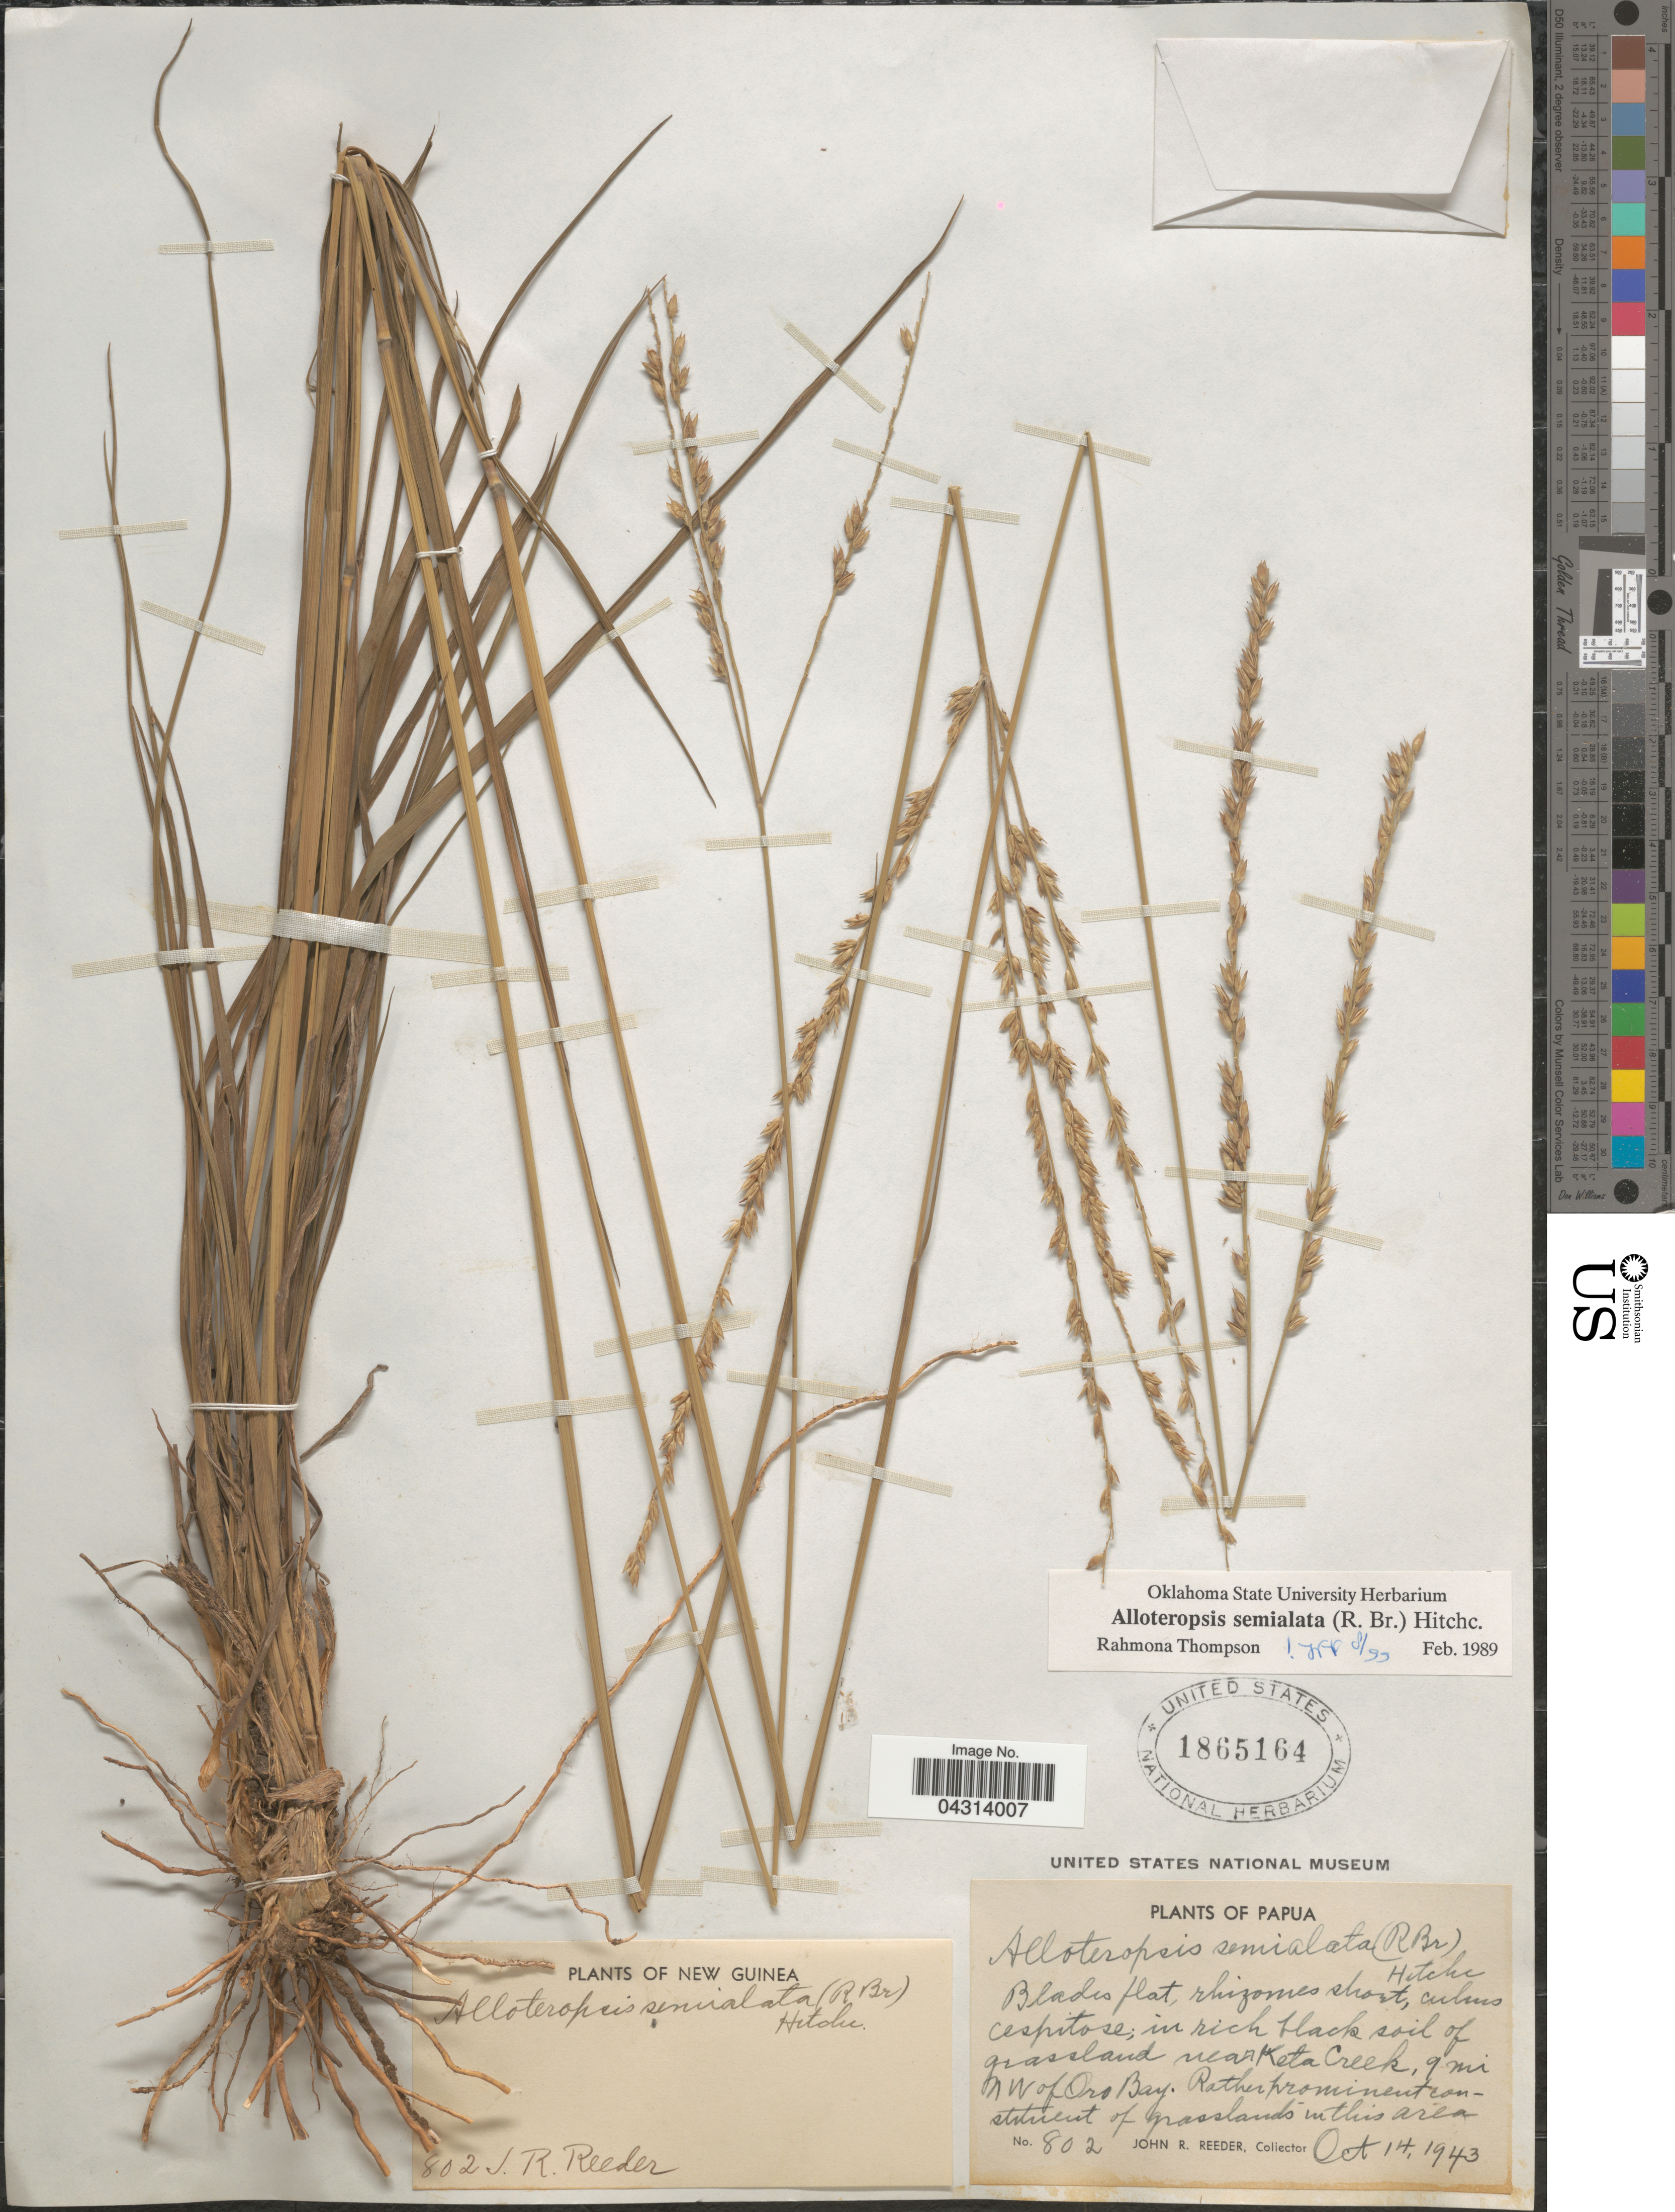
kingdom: Plantae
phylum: Tracheophyta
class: Liliopsida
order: Poales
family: Poaceae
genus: Alloteropsis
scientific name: Alloteropsis semialata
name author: (R. Br.) Hitchc.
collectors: J. R. Reeder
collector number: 802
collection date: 1943-10-14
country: Papua New Guinea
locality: In rich black soil in grassland near Keta Creek, 9 mi NW of Oro Bay.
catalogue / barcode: US 1865164